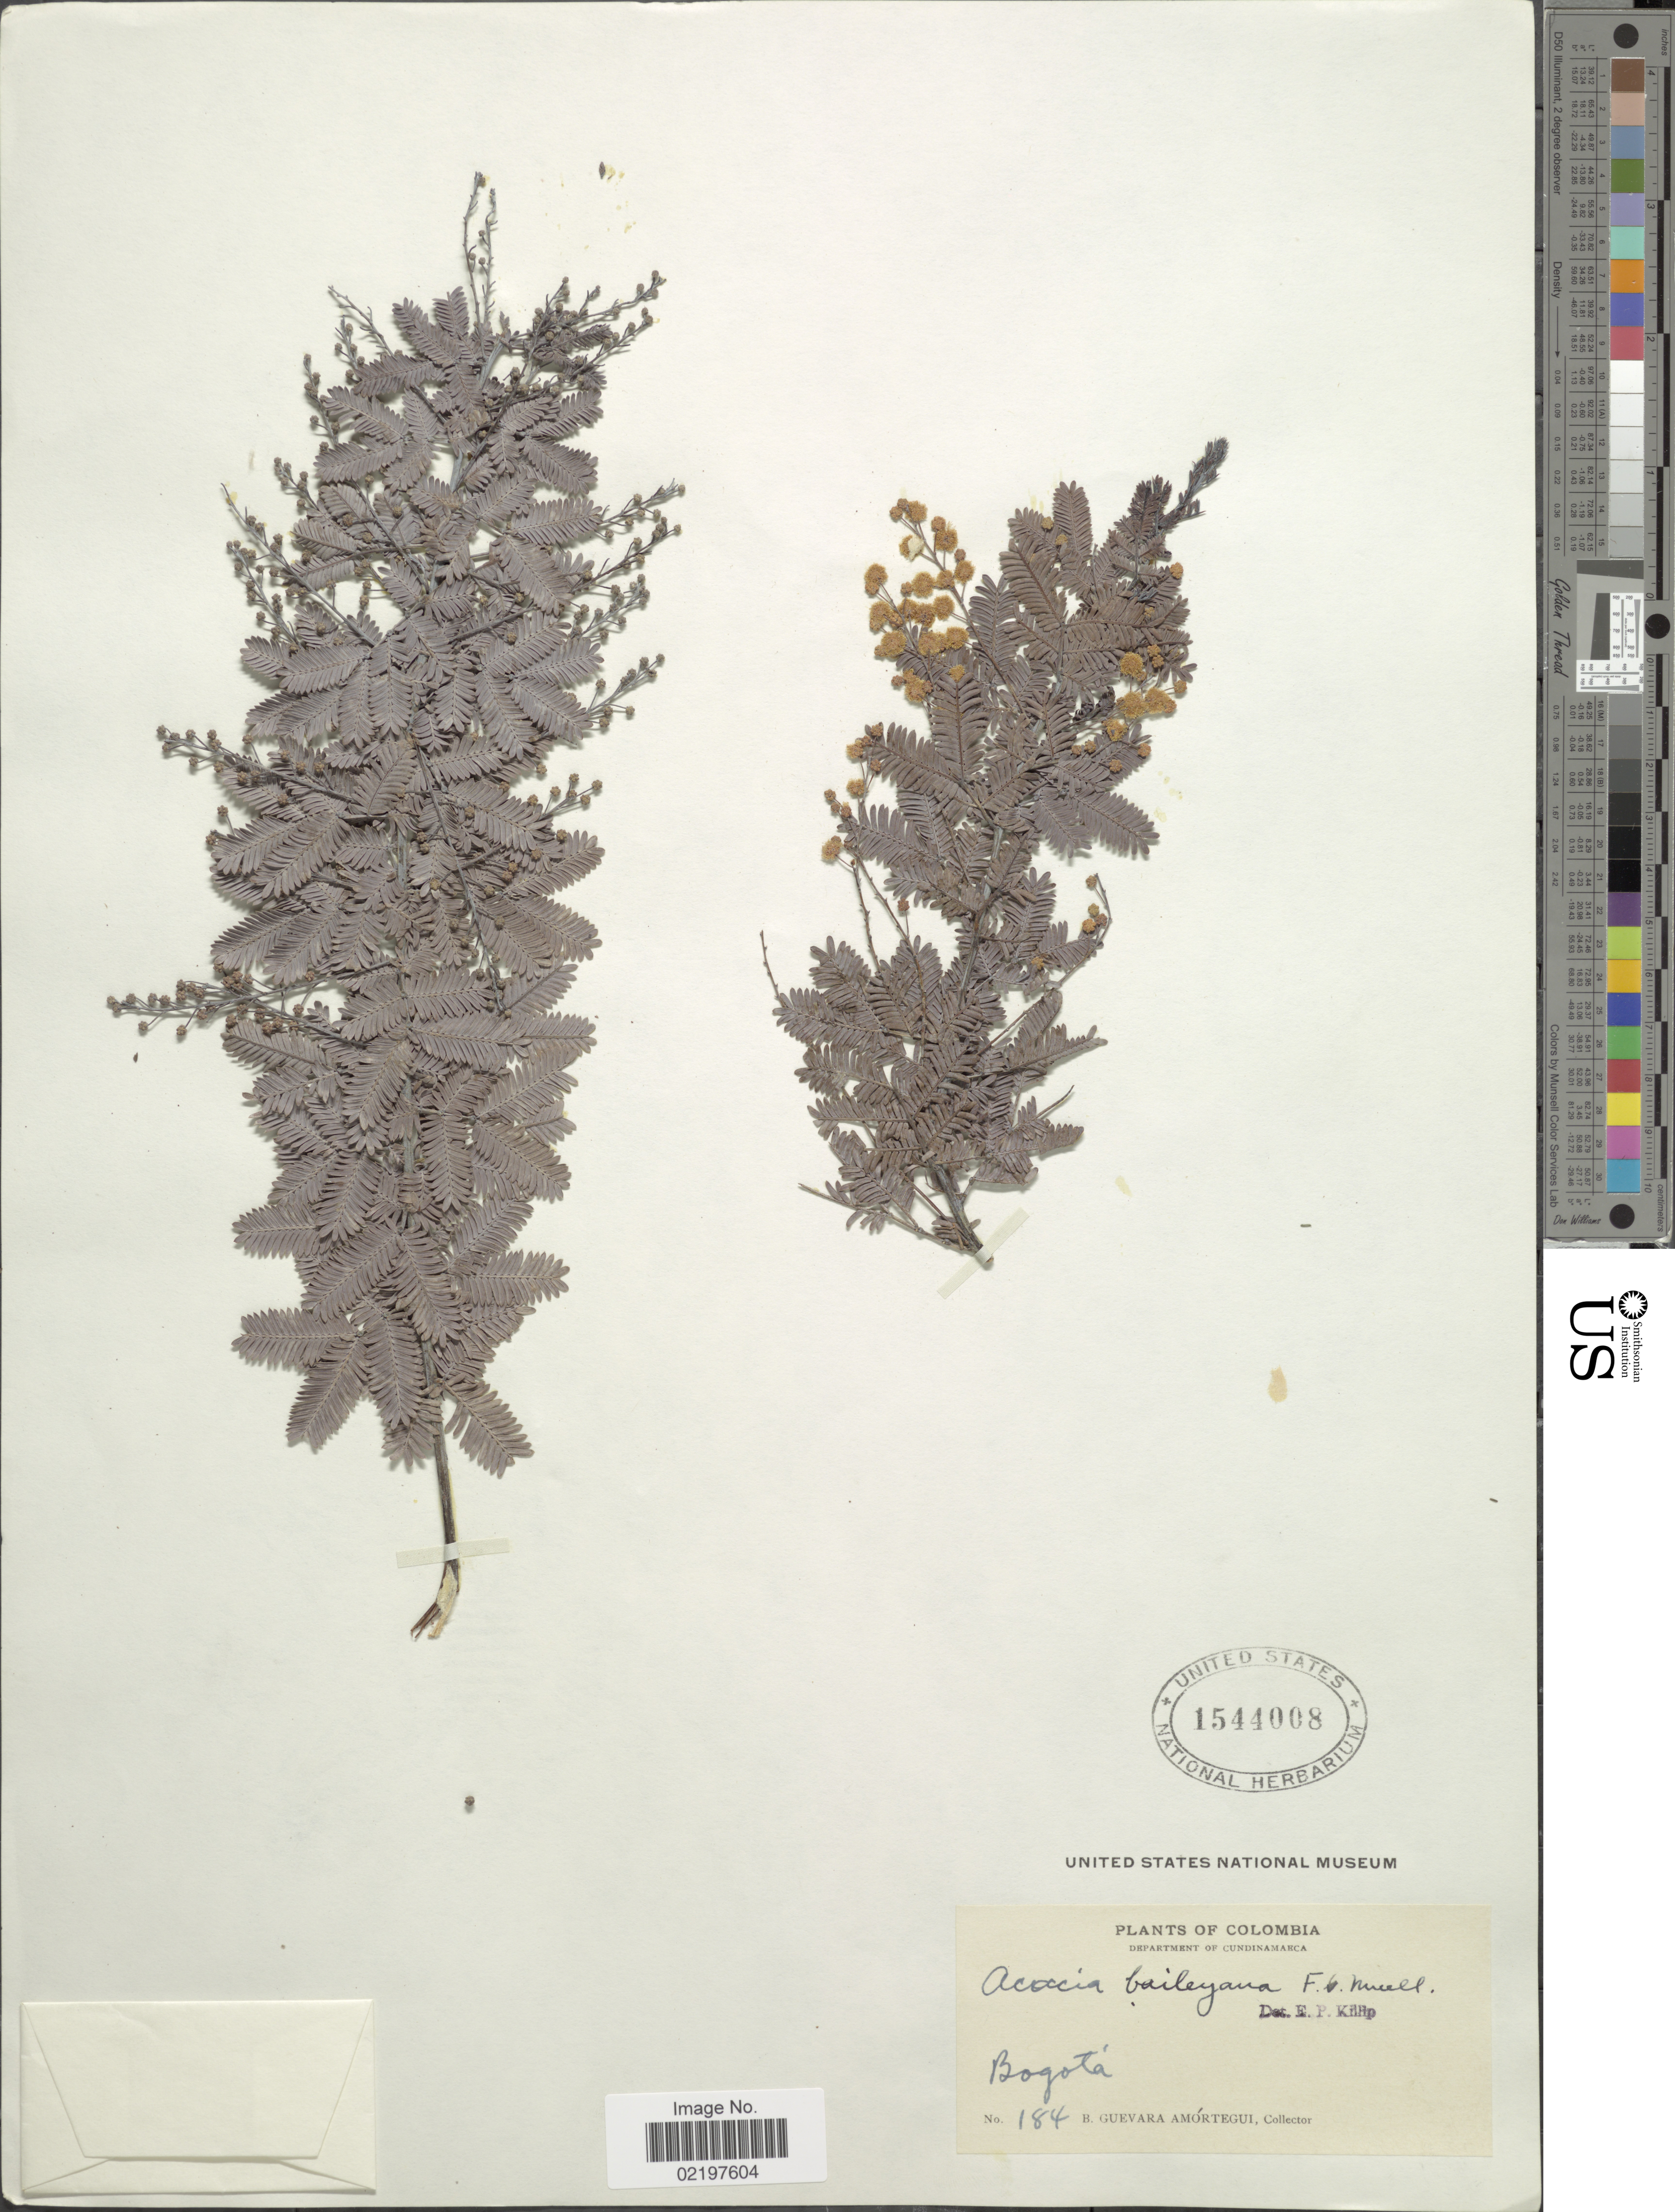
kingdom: Plantae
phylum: Tracheophyta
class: Magnoliopsida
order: Fabales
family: Fabaceae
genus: Acacia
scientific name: Acacia baileyana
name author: F. Muell.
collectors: B. Guevara Amortegui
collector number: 184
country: Colombia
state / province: Cundinamarca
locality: Department of Cundinamarca, Bogota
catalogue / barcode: US 1544008